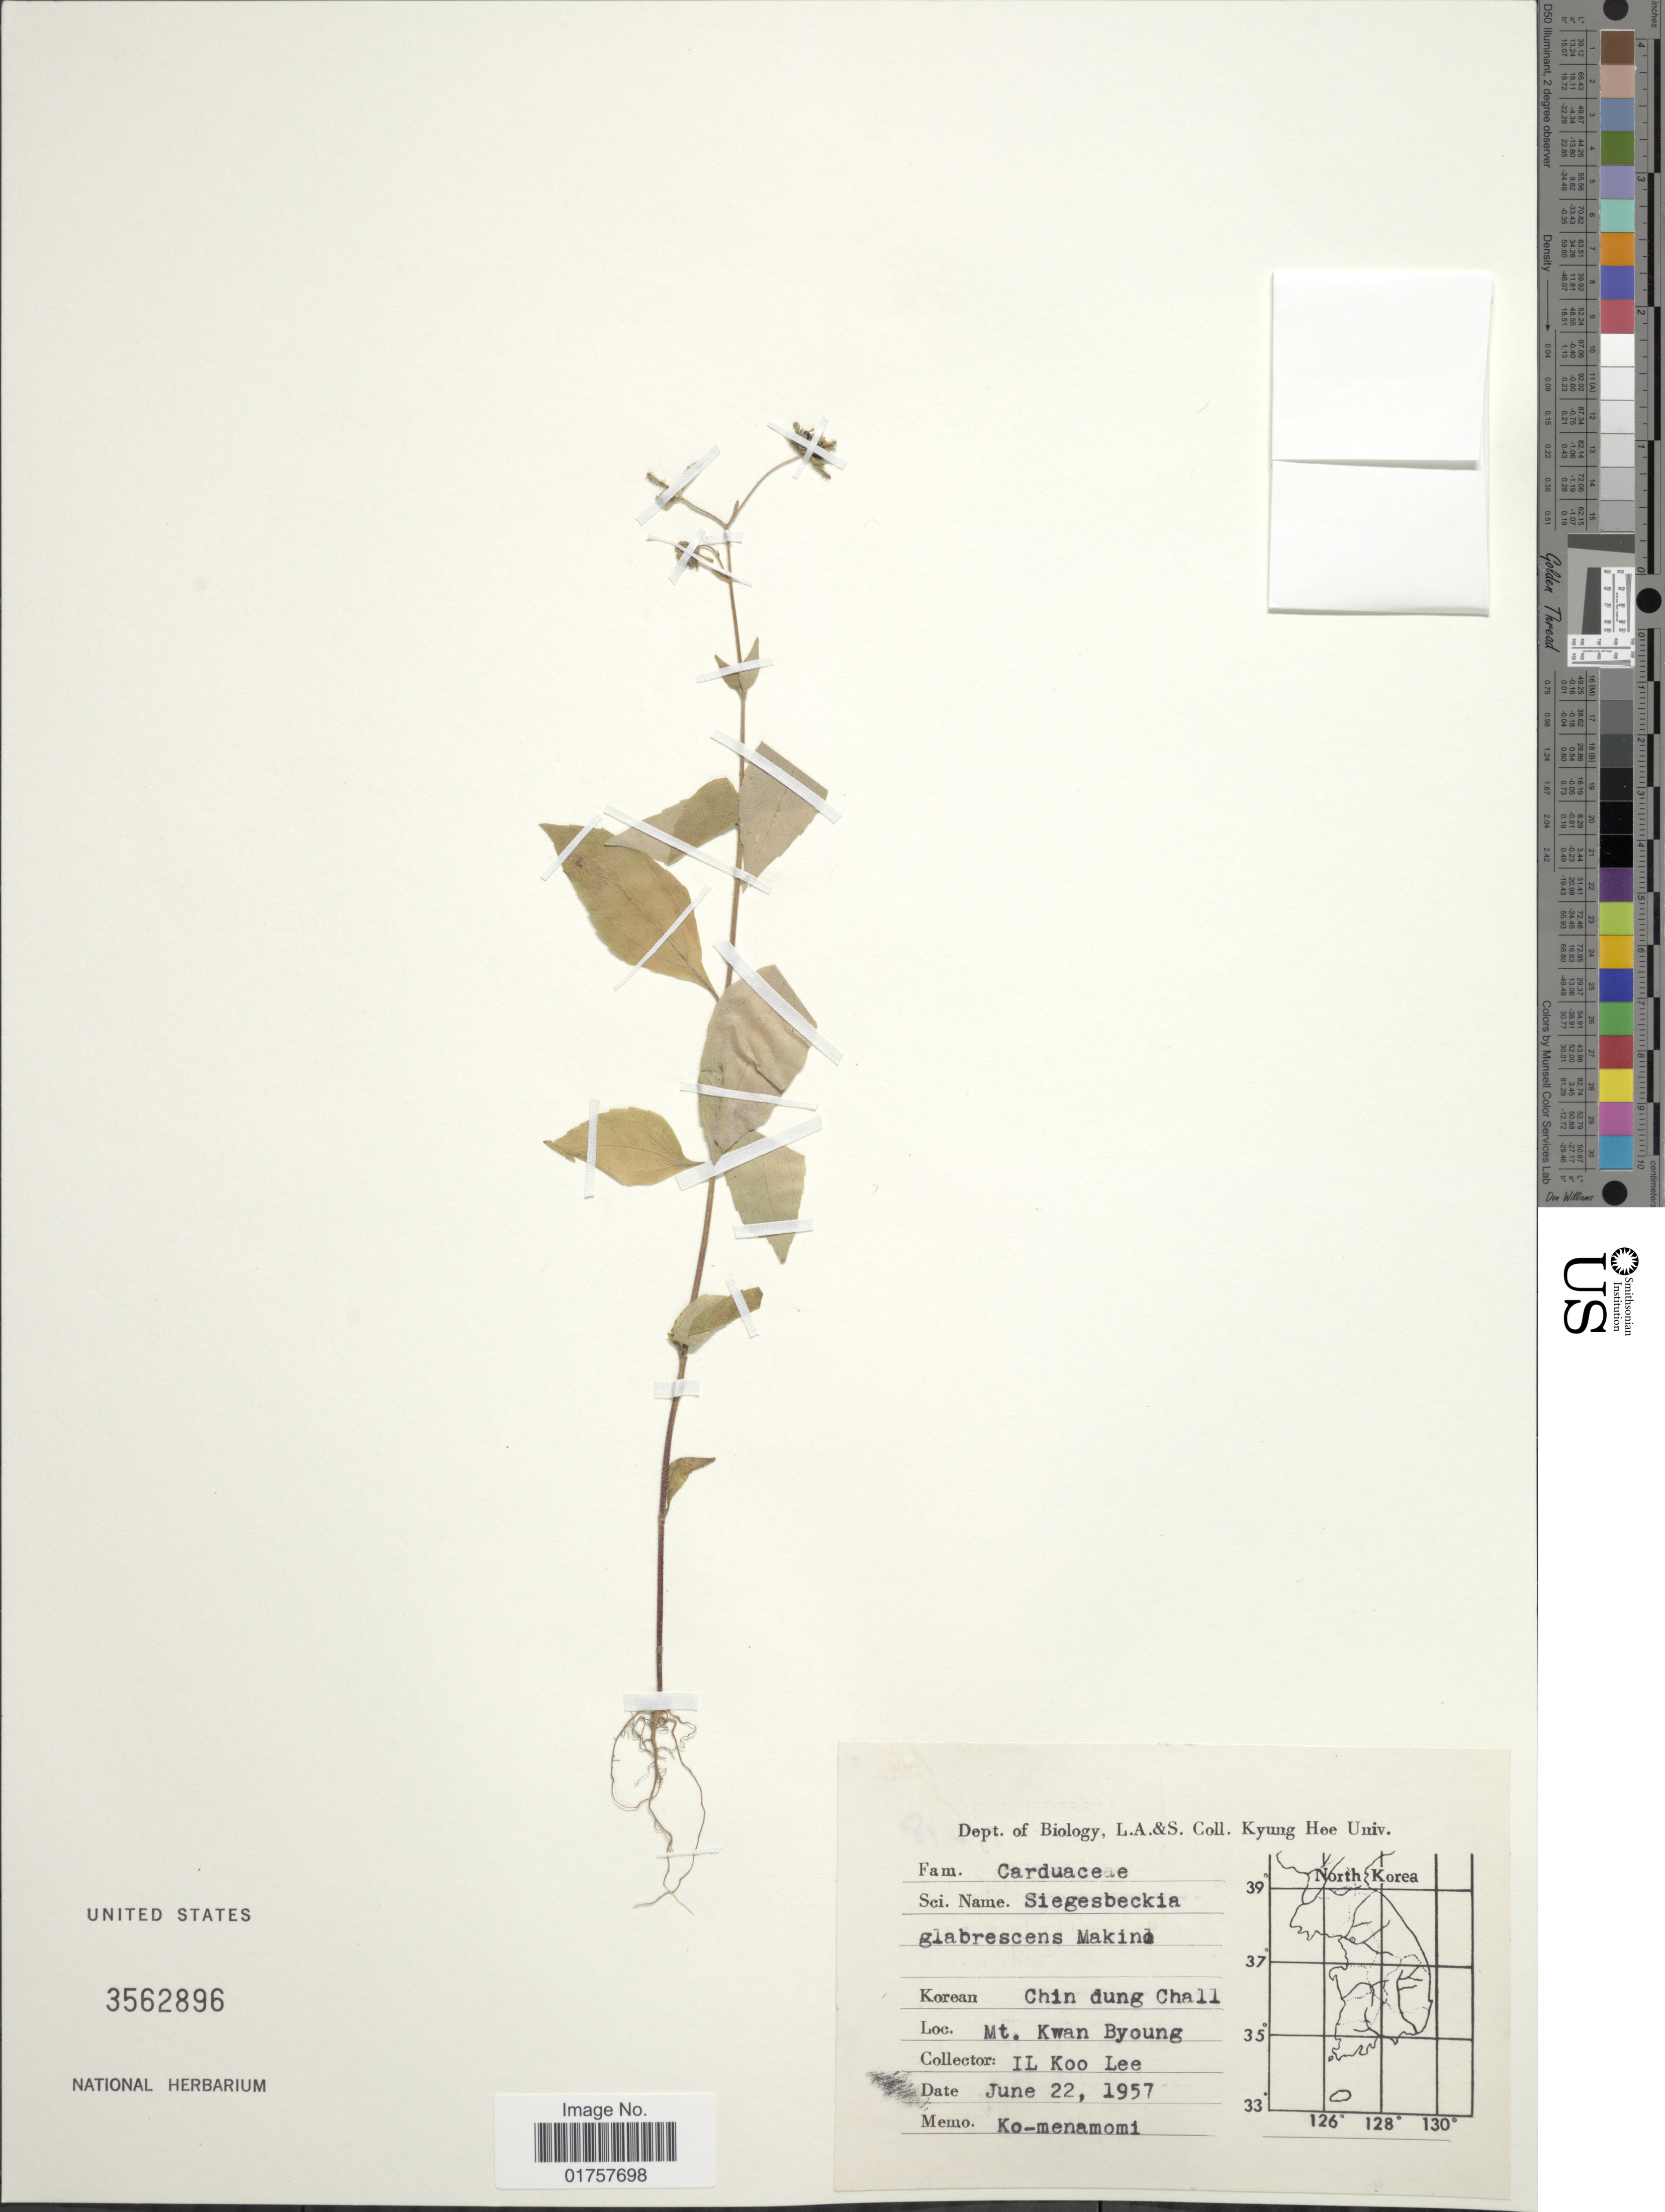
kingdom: Plantae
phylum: Tracheophyta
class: Magnoliopsida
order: Asterales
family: Asteraceae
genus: Sigesbeckia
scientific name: Sigesbeckia glabrescens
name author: Makino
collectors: I. Lee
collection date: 1957-06-22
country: South Korea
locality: Mt. Kwan Byoung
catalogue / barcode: US 3562896